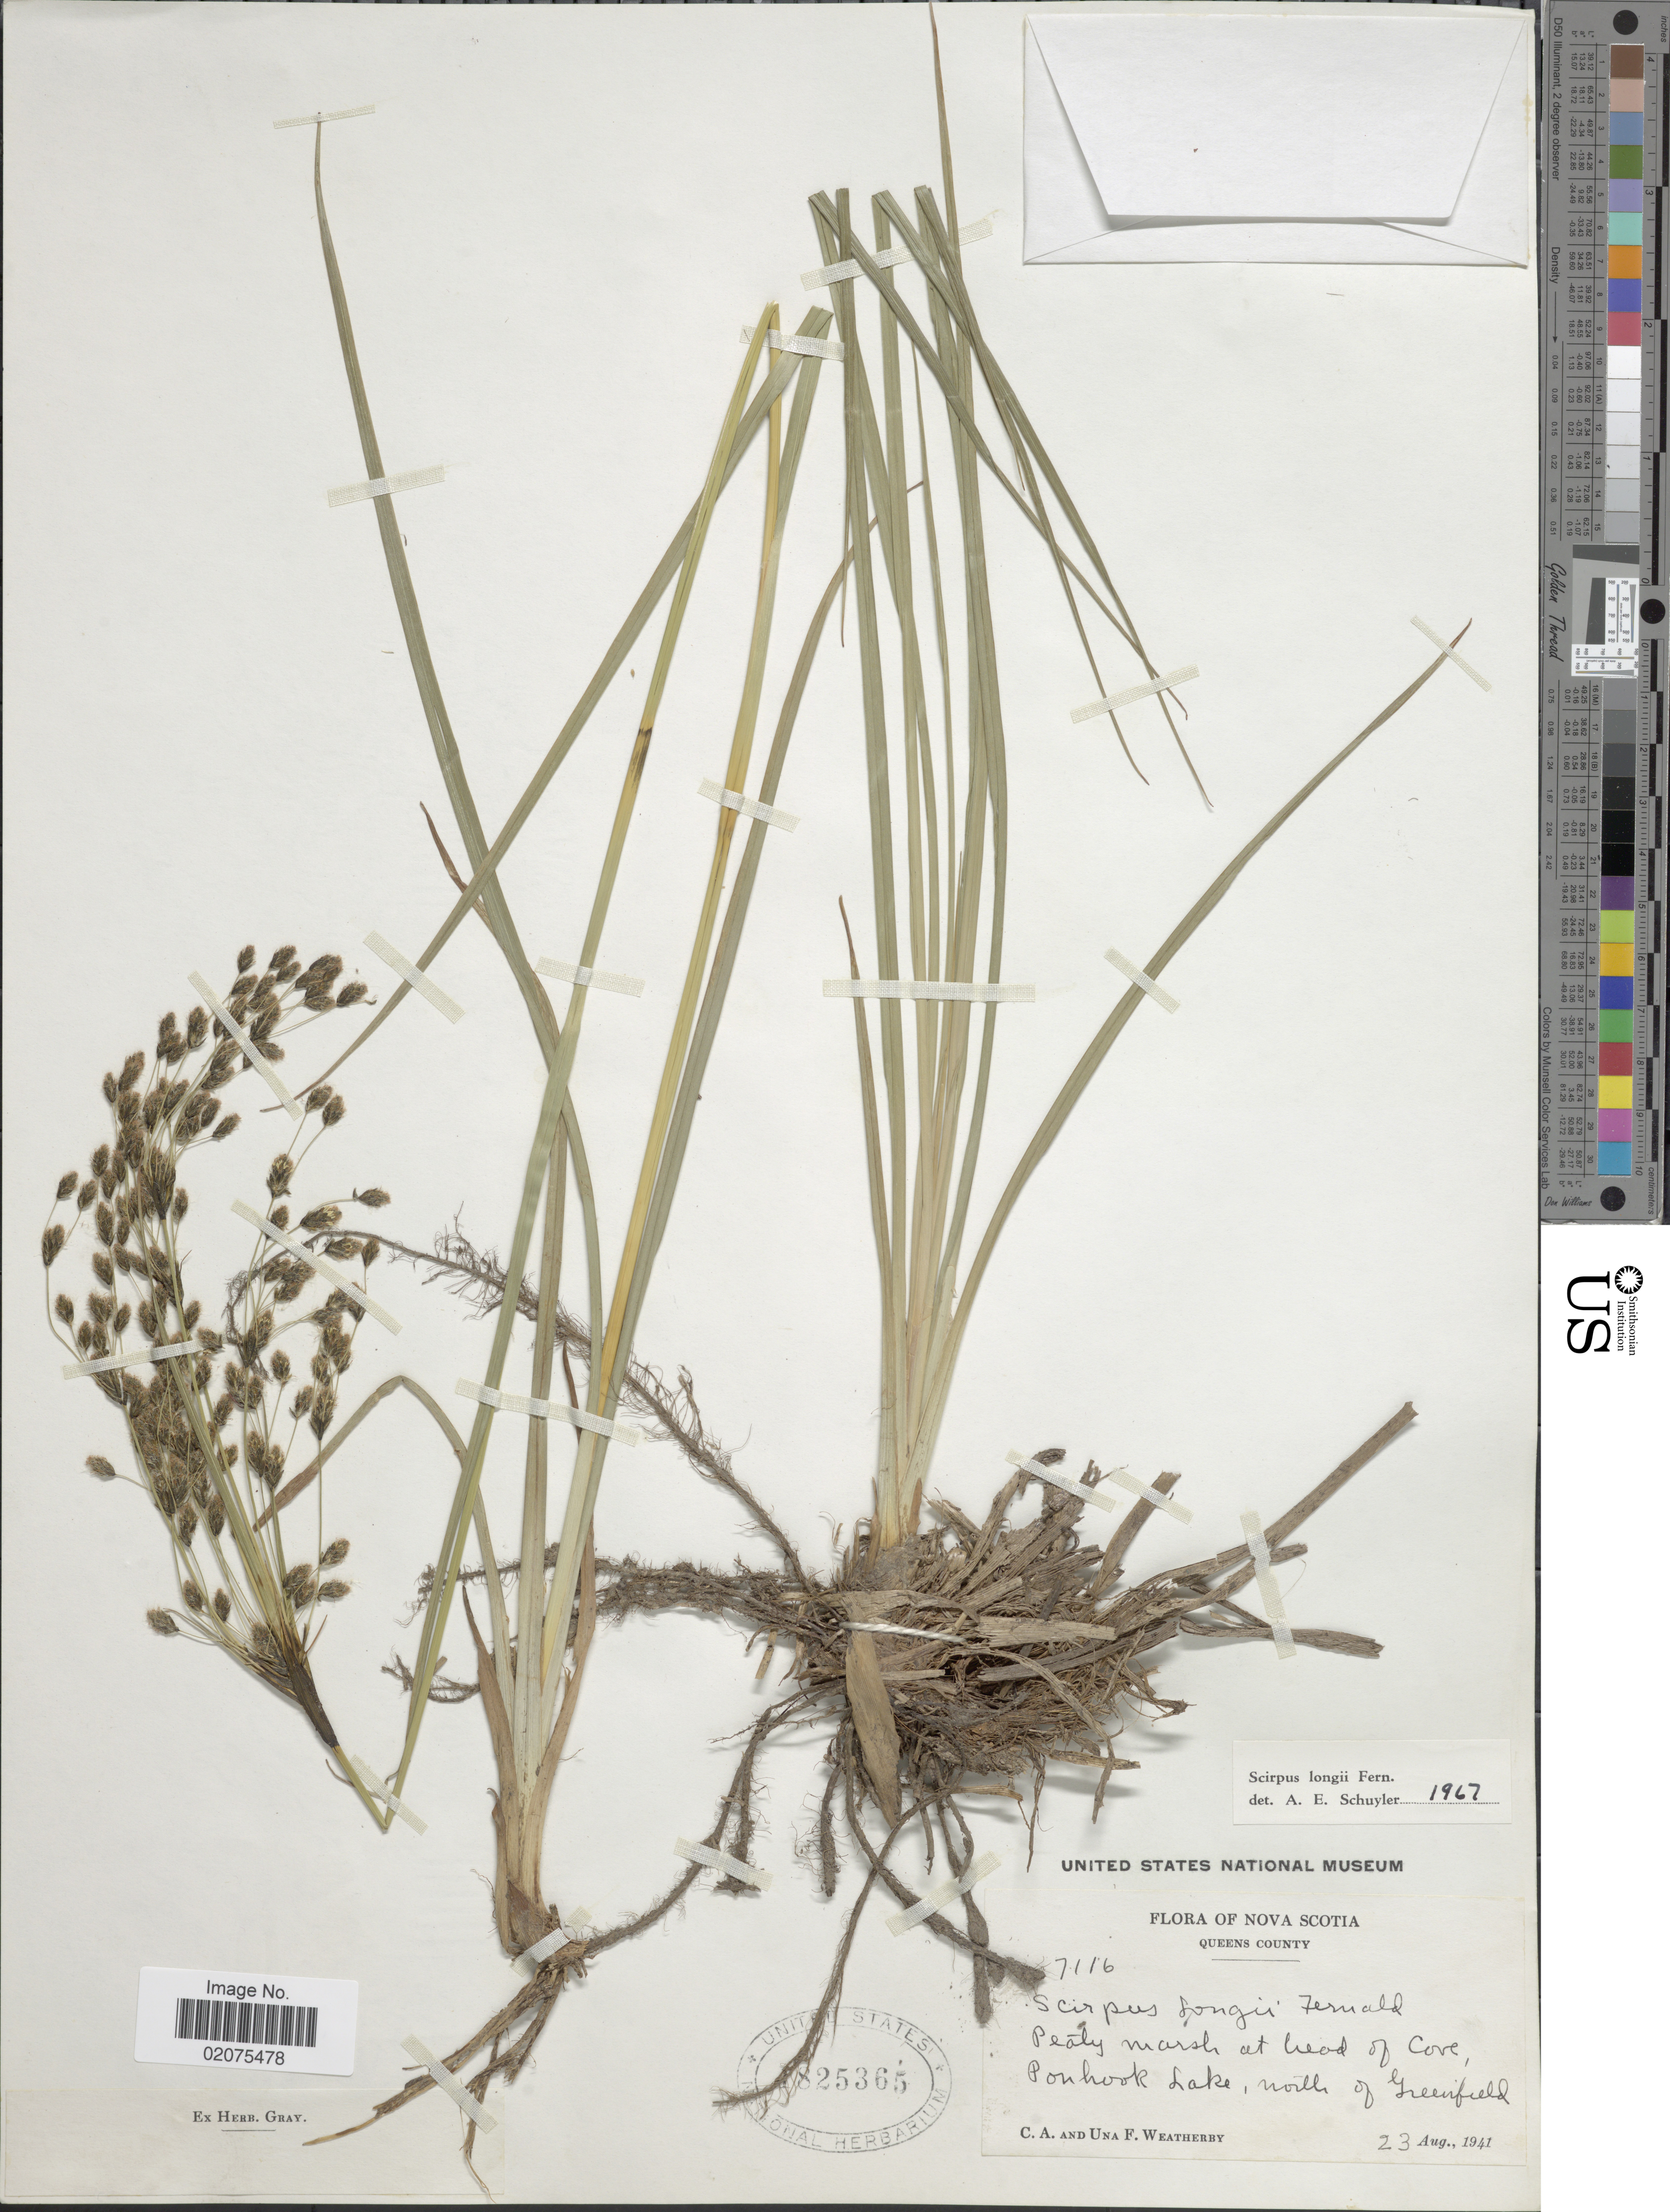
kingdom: Plantae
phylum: Tracheophyta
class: Liliopsida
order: Poales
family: Cyperaceae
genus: Scirpus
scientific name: Scirpus longii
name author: Fernald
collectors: C. A. Weatherby & U. Weatherby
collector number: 7116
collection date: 1941-08-23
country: Canada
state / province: Nova Scotia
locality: Queens County. Pealy marsh at head of Cove, Ponhook Lake, north of Greenfield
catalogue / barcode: US 1825365